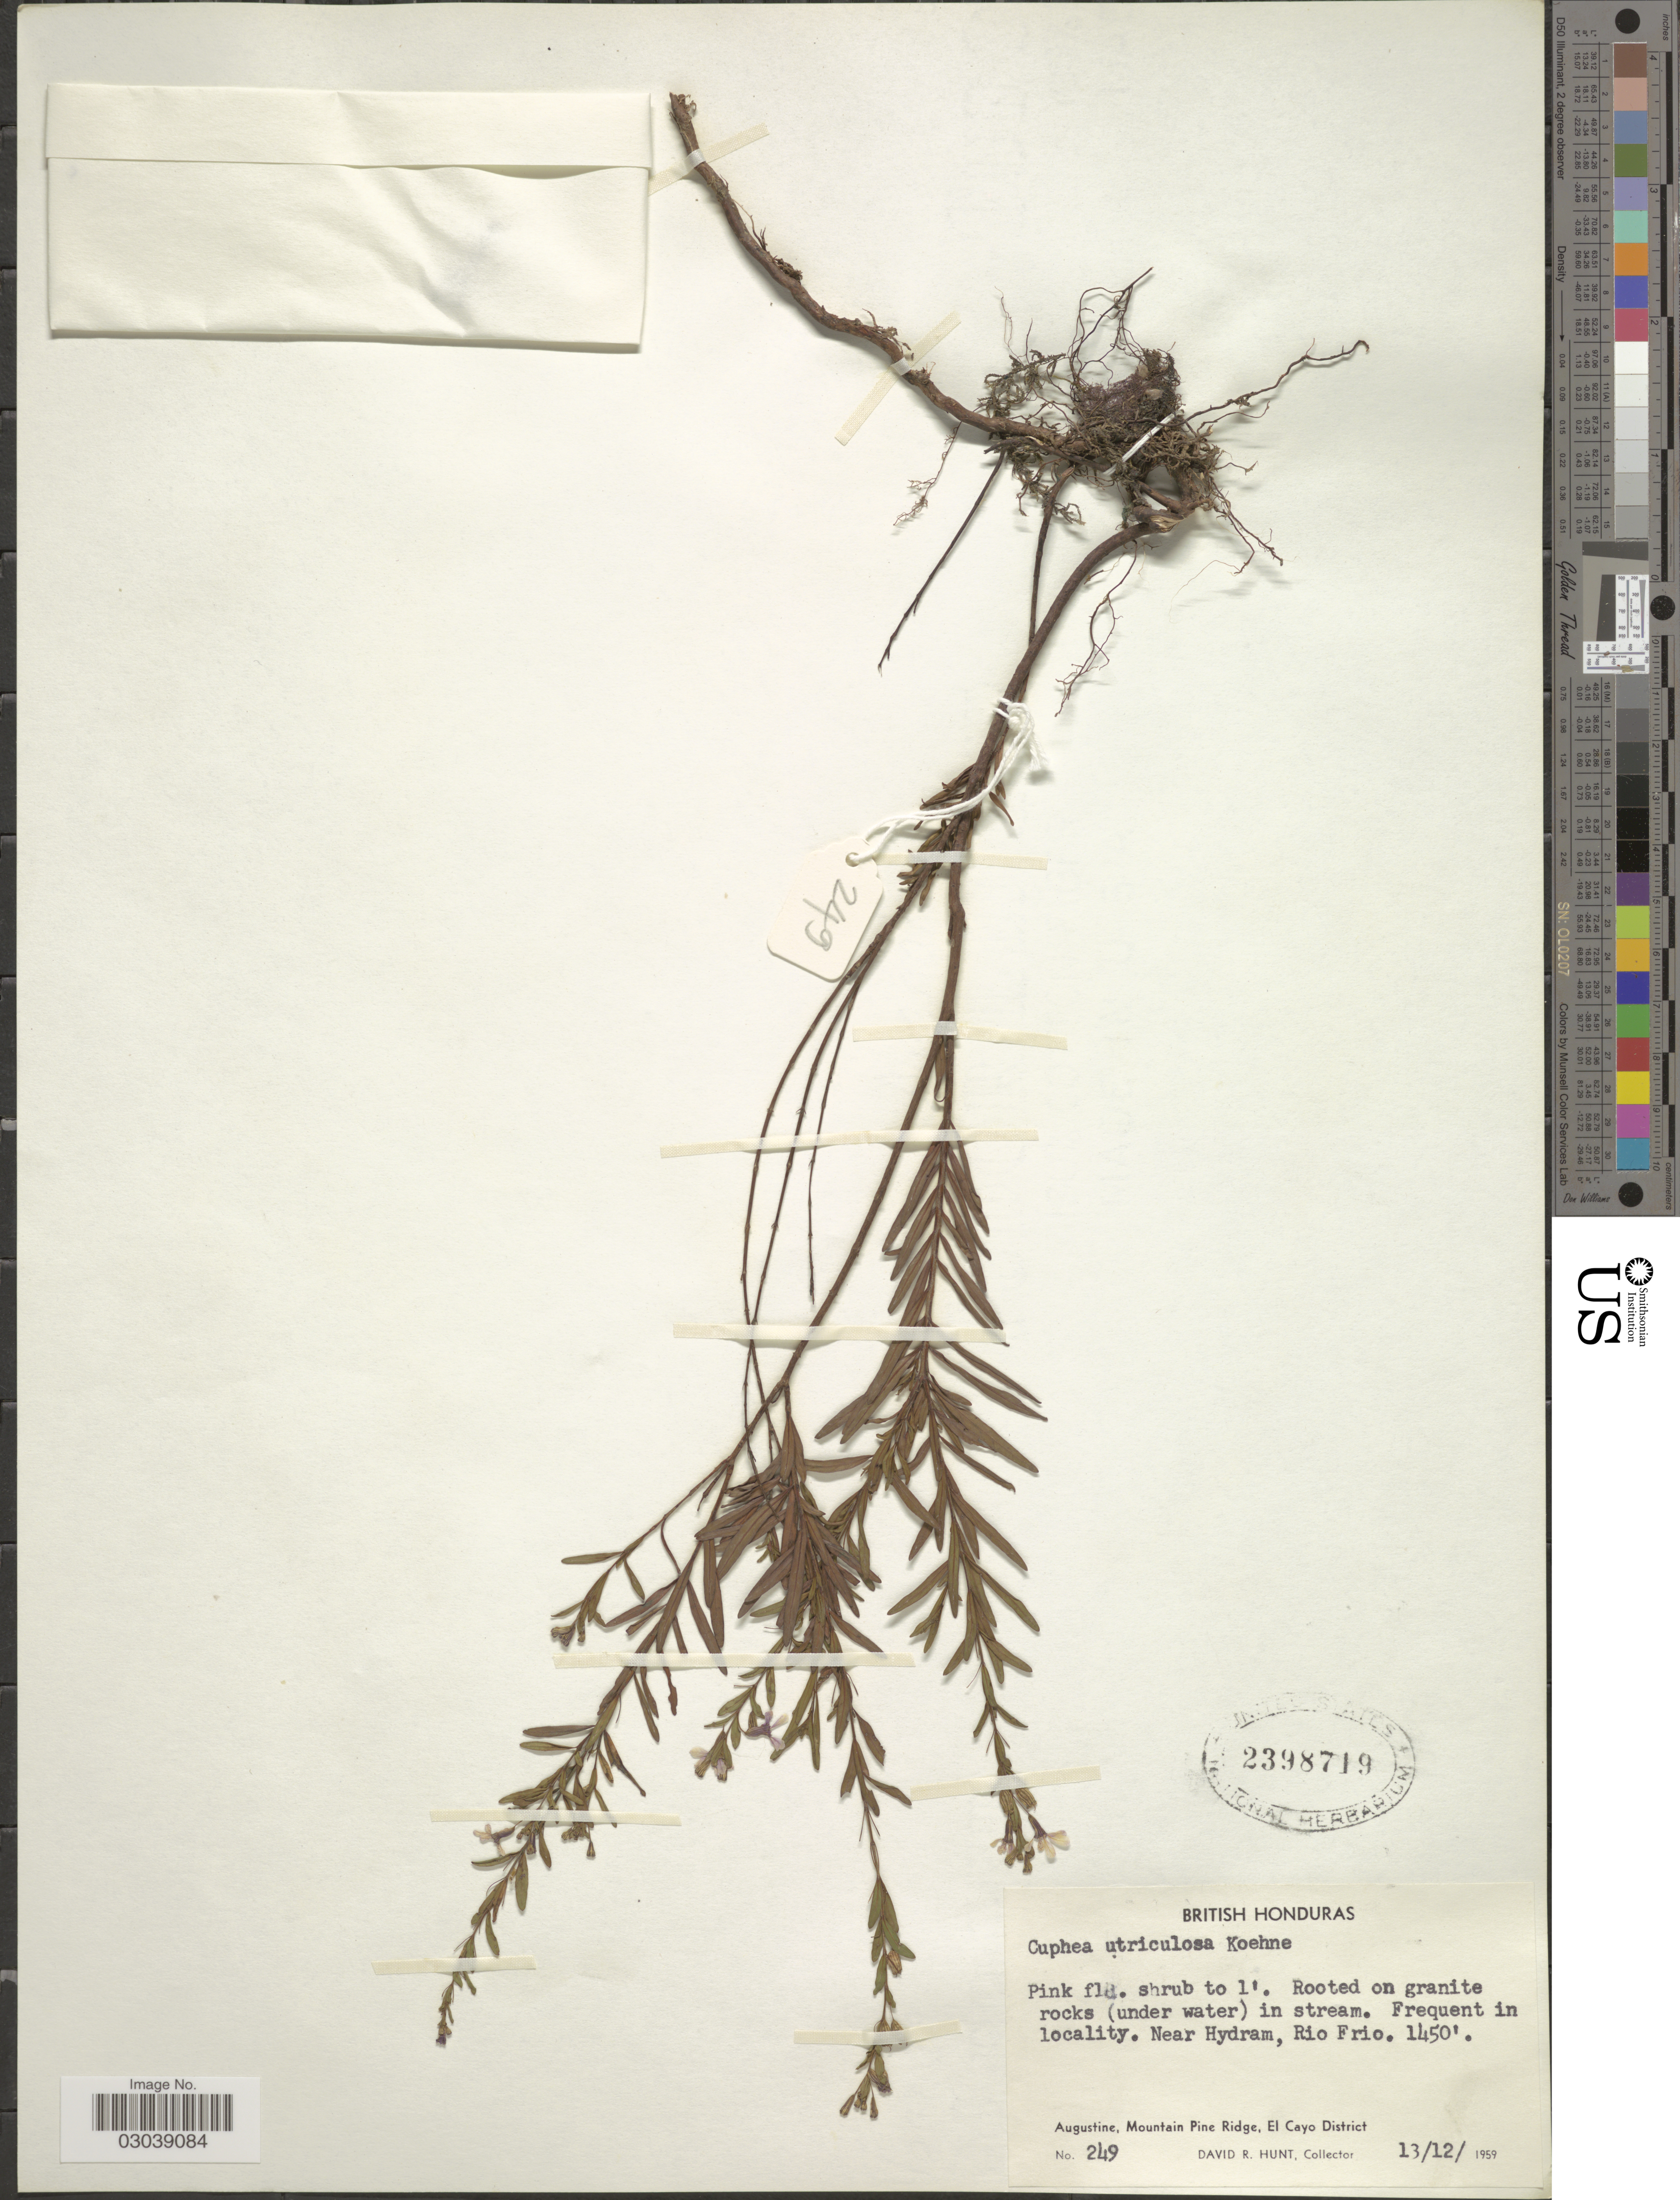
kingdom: Plantae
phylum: Tracheophyta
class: Magnoliopsida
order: Myrtales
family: Lythraceae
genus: Cuphea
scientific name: Cuphea utriculosa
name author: Koehne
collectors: D. Hunt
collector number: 249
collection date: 1959-12-13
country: Belize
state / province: Cayo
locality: Near Hydram, Rio Frio, Augustine, Mountain Pine Ridge, El Cayo District.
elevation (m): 442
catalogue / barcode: US 2398719